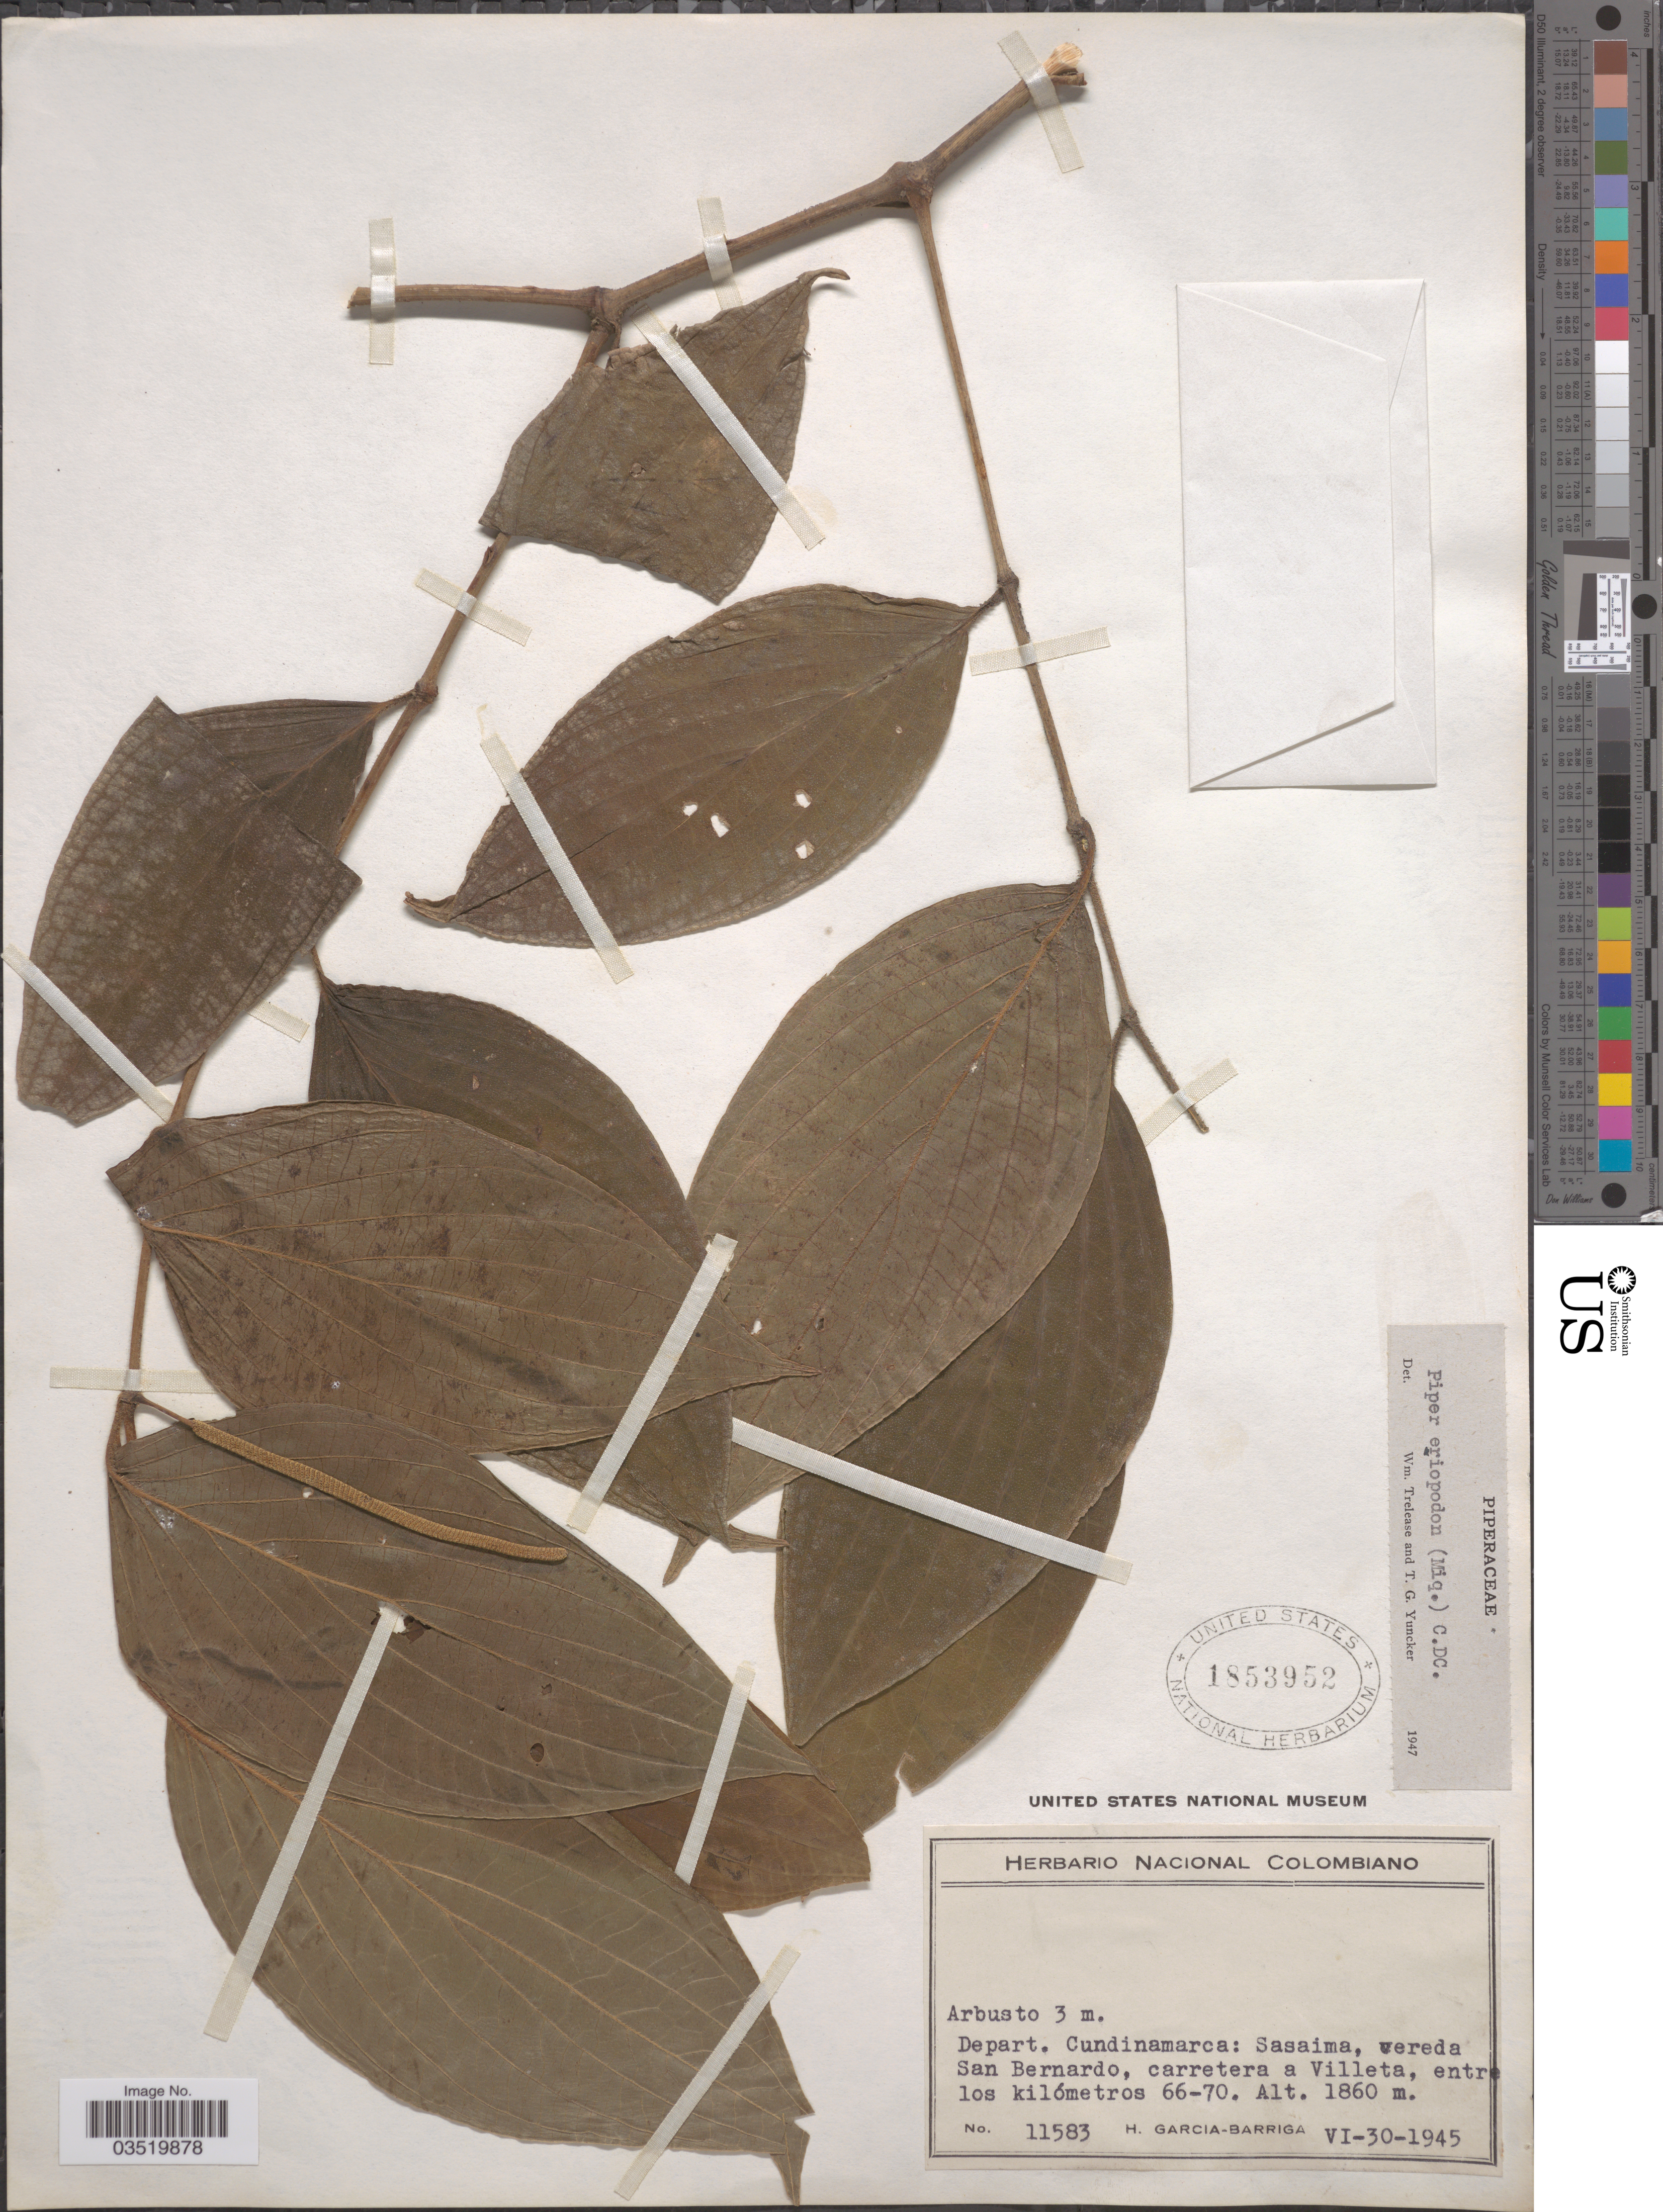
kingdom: Plantae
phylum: Tracheophyta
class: Magnoliopsida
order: Piperales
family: Piperaceae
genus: Piper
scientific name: Piper eriopodon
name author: C. DC.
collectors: H. García Barriga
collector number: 11583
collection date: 1945-06-30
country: Colombia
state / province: Cundinamarca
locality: Depart. Cundinamarca: Sasaima, vereda San Bernardo, carretera a Villeta, entre los kilómetros 66-70.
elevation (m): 1860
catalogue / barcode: US 1853952